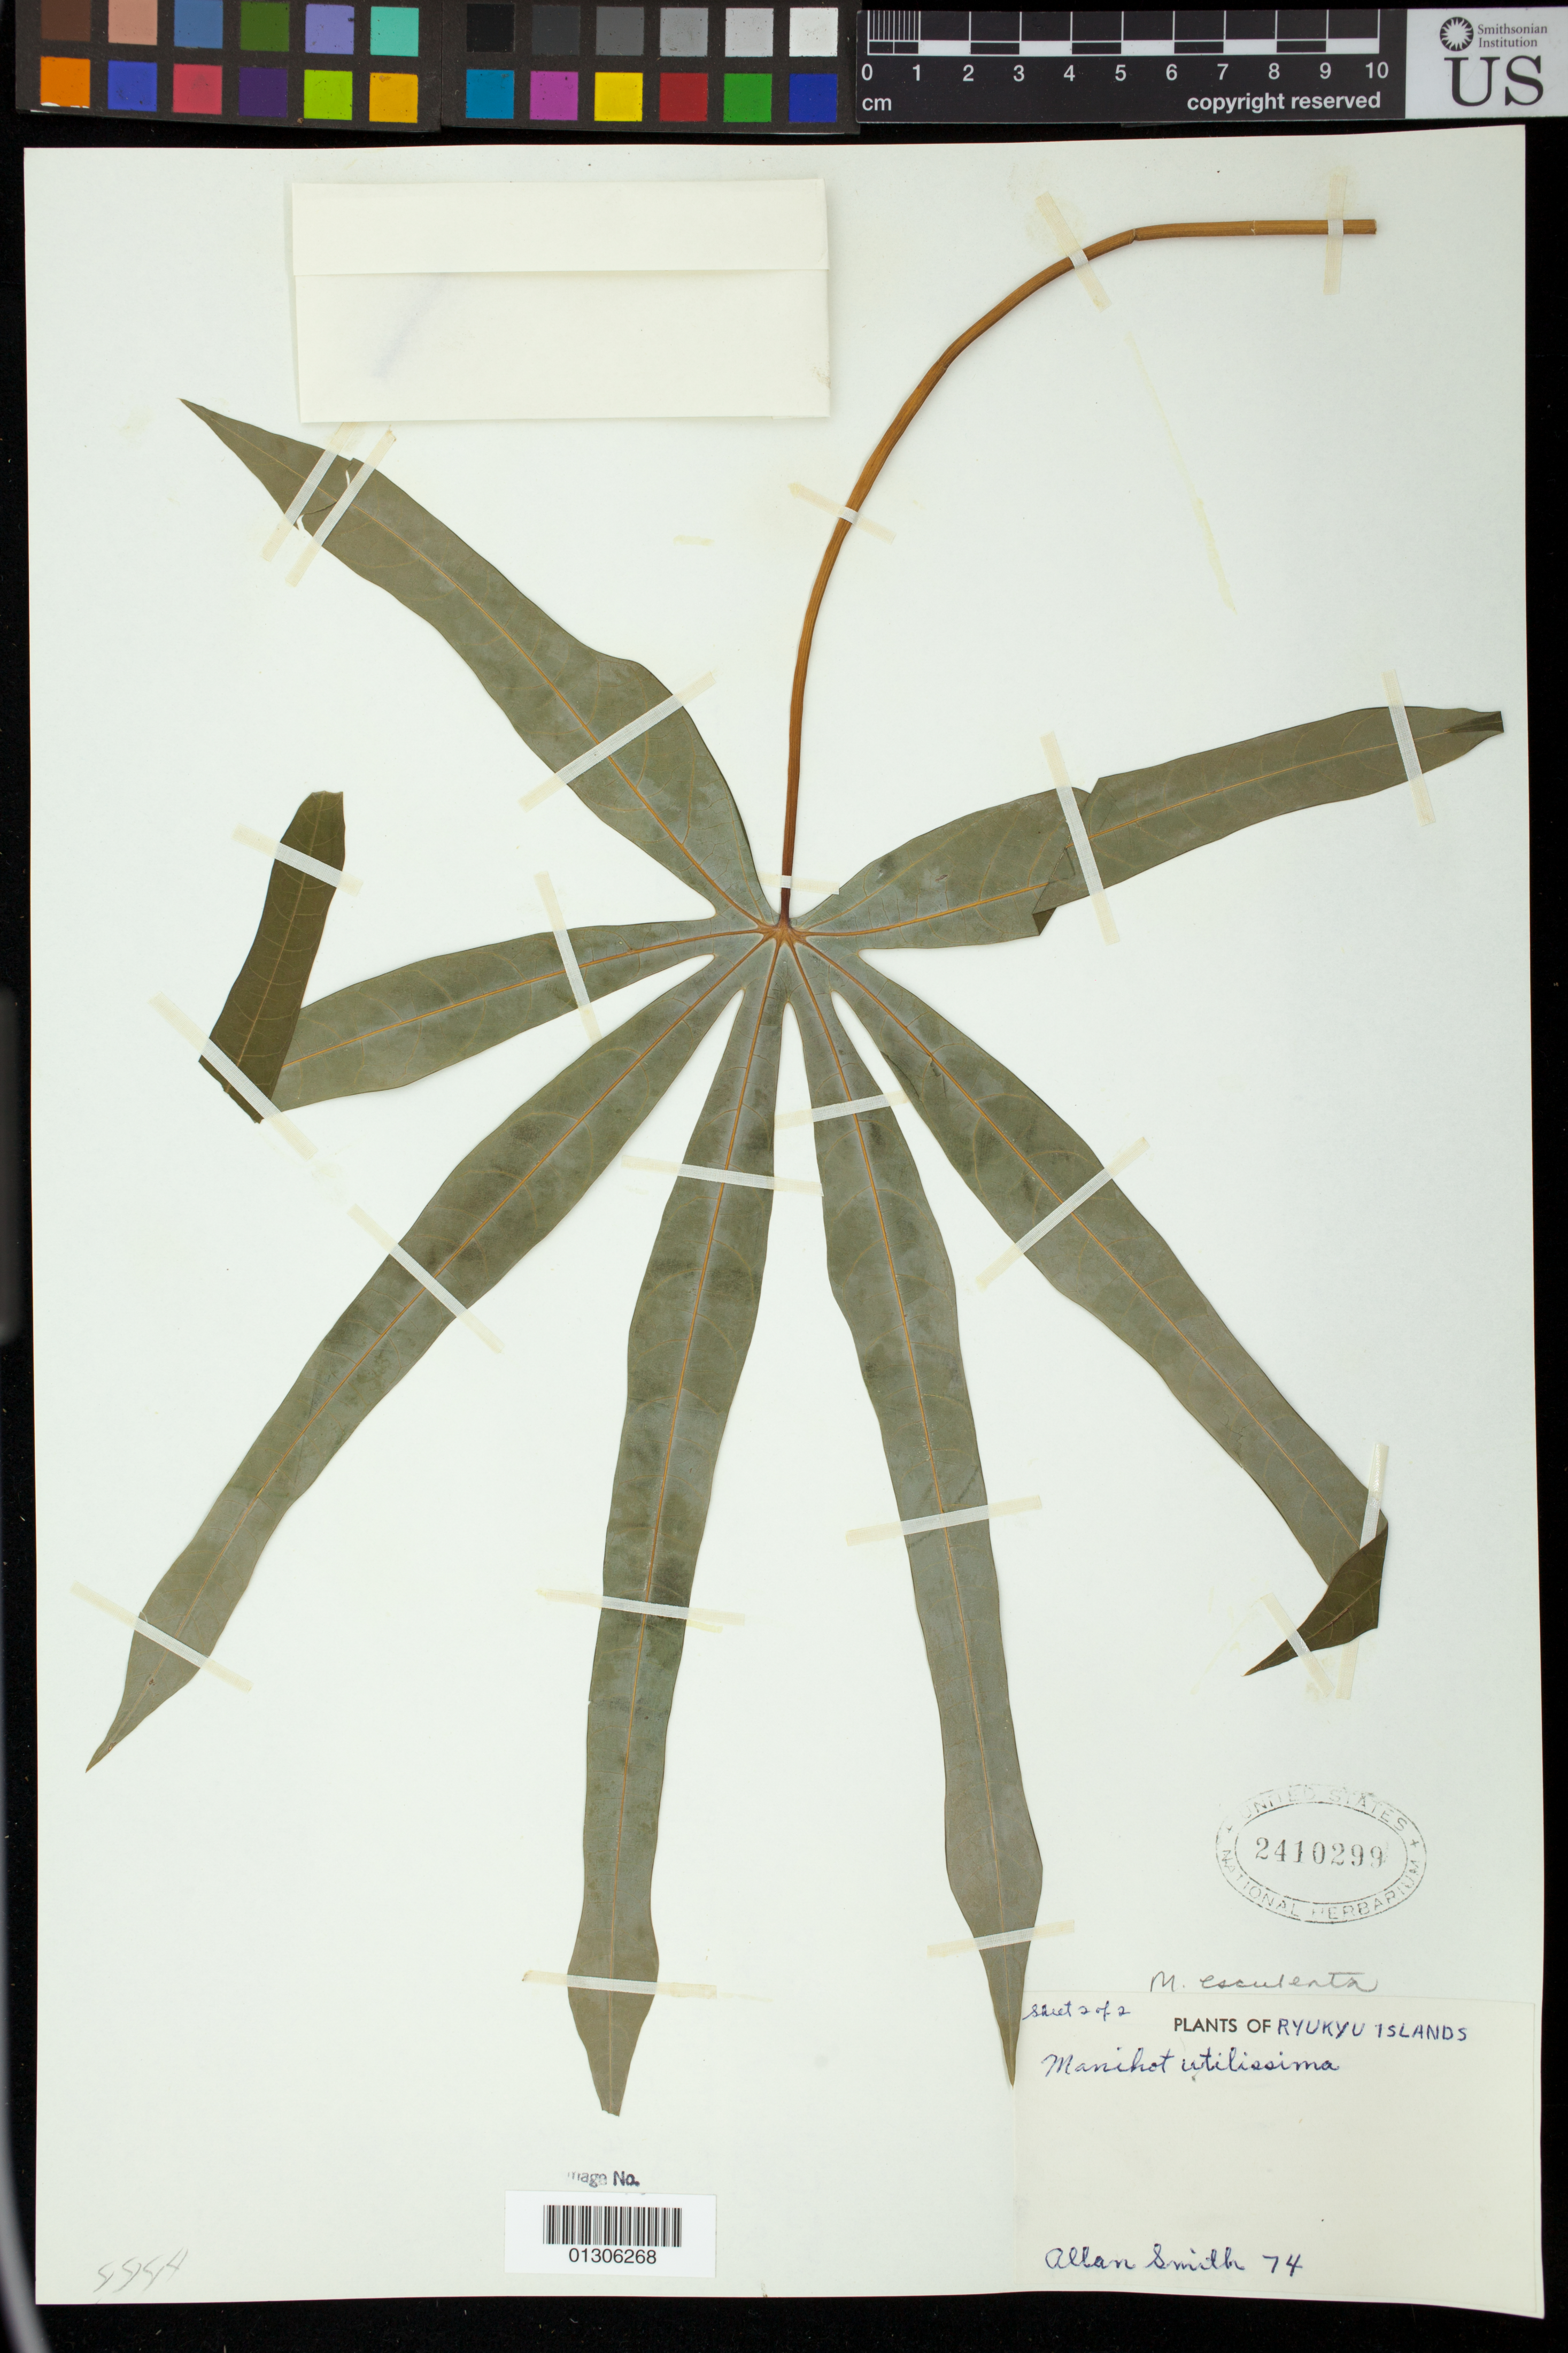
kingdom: Plantae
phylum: Tracheophyta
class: Magnoliopsida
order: Malpighiales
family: Euphorbiaceae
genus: Manihot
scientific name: Manihot esculenta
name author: Crantz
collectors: A. Smith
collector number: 74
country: Japan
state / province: Okinawa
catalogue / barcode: US 2410299